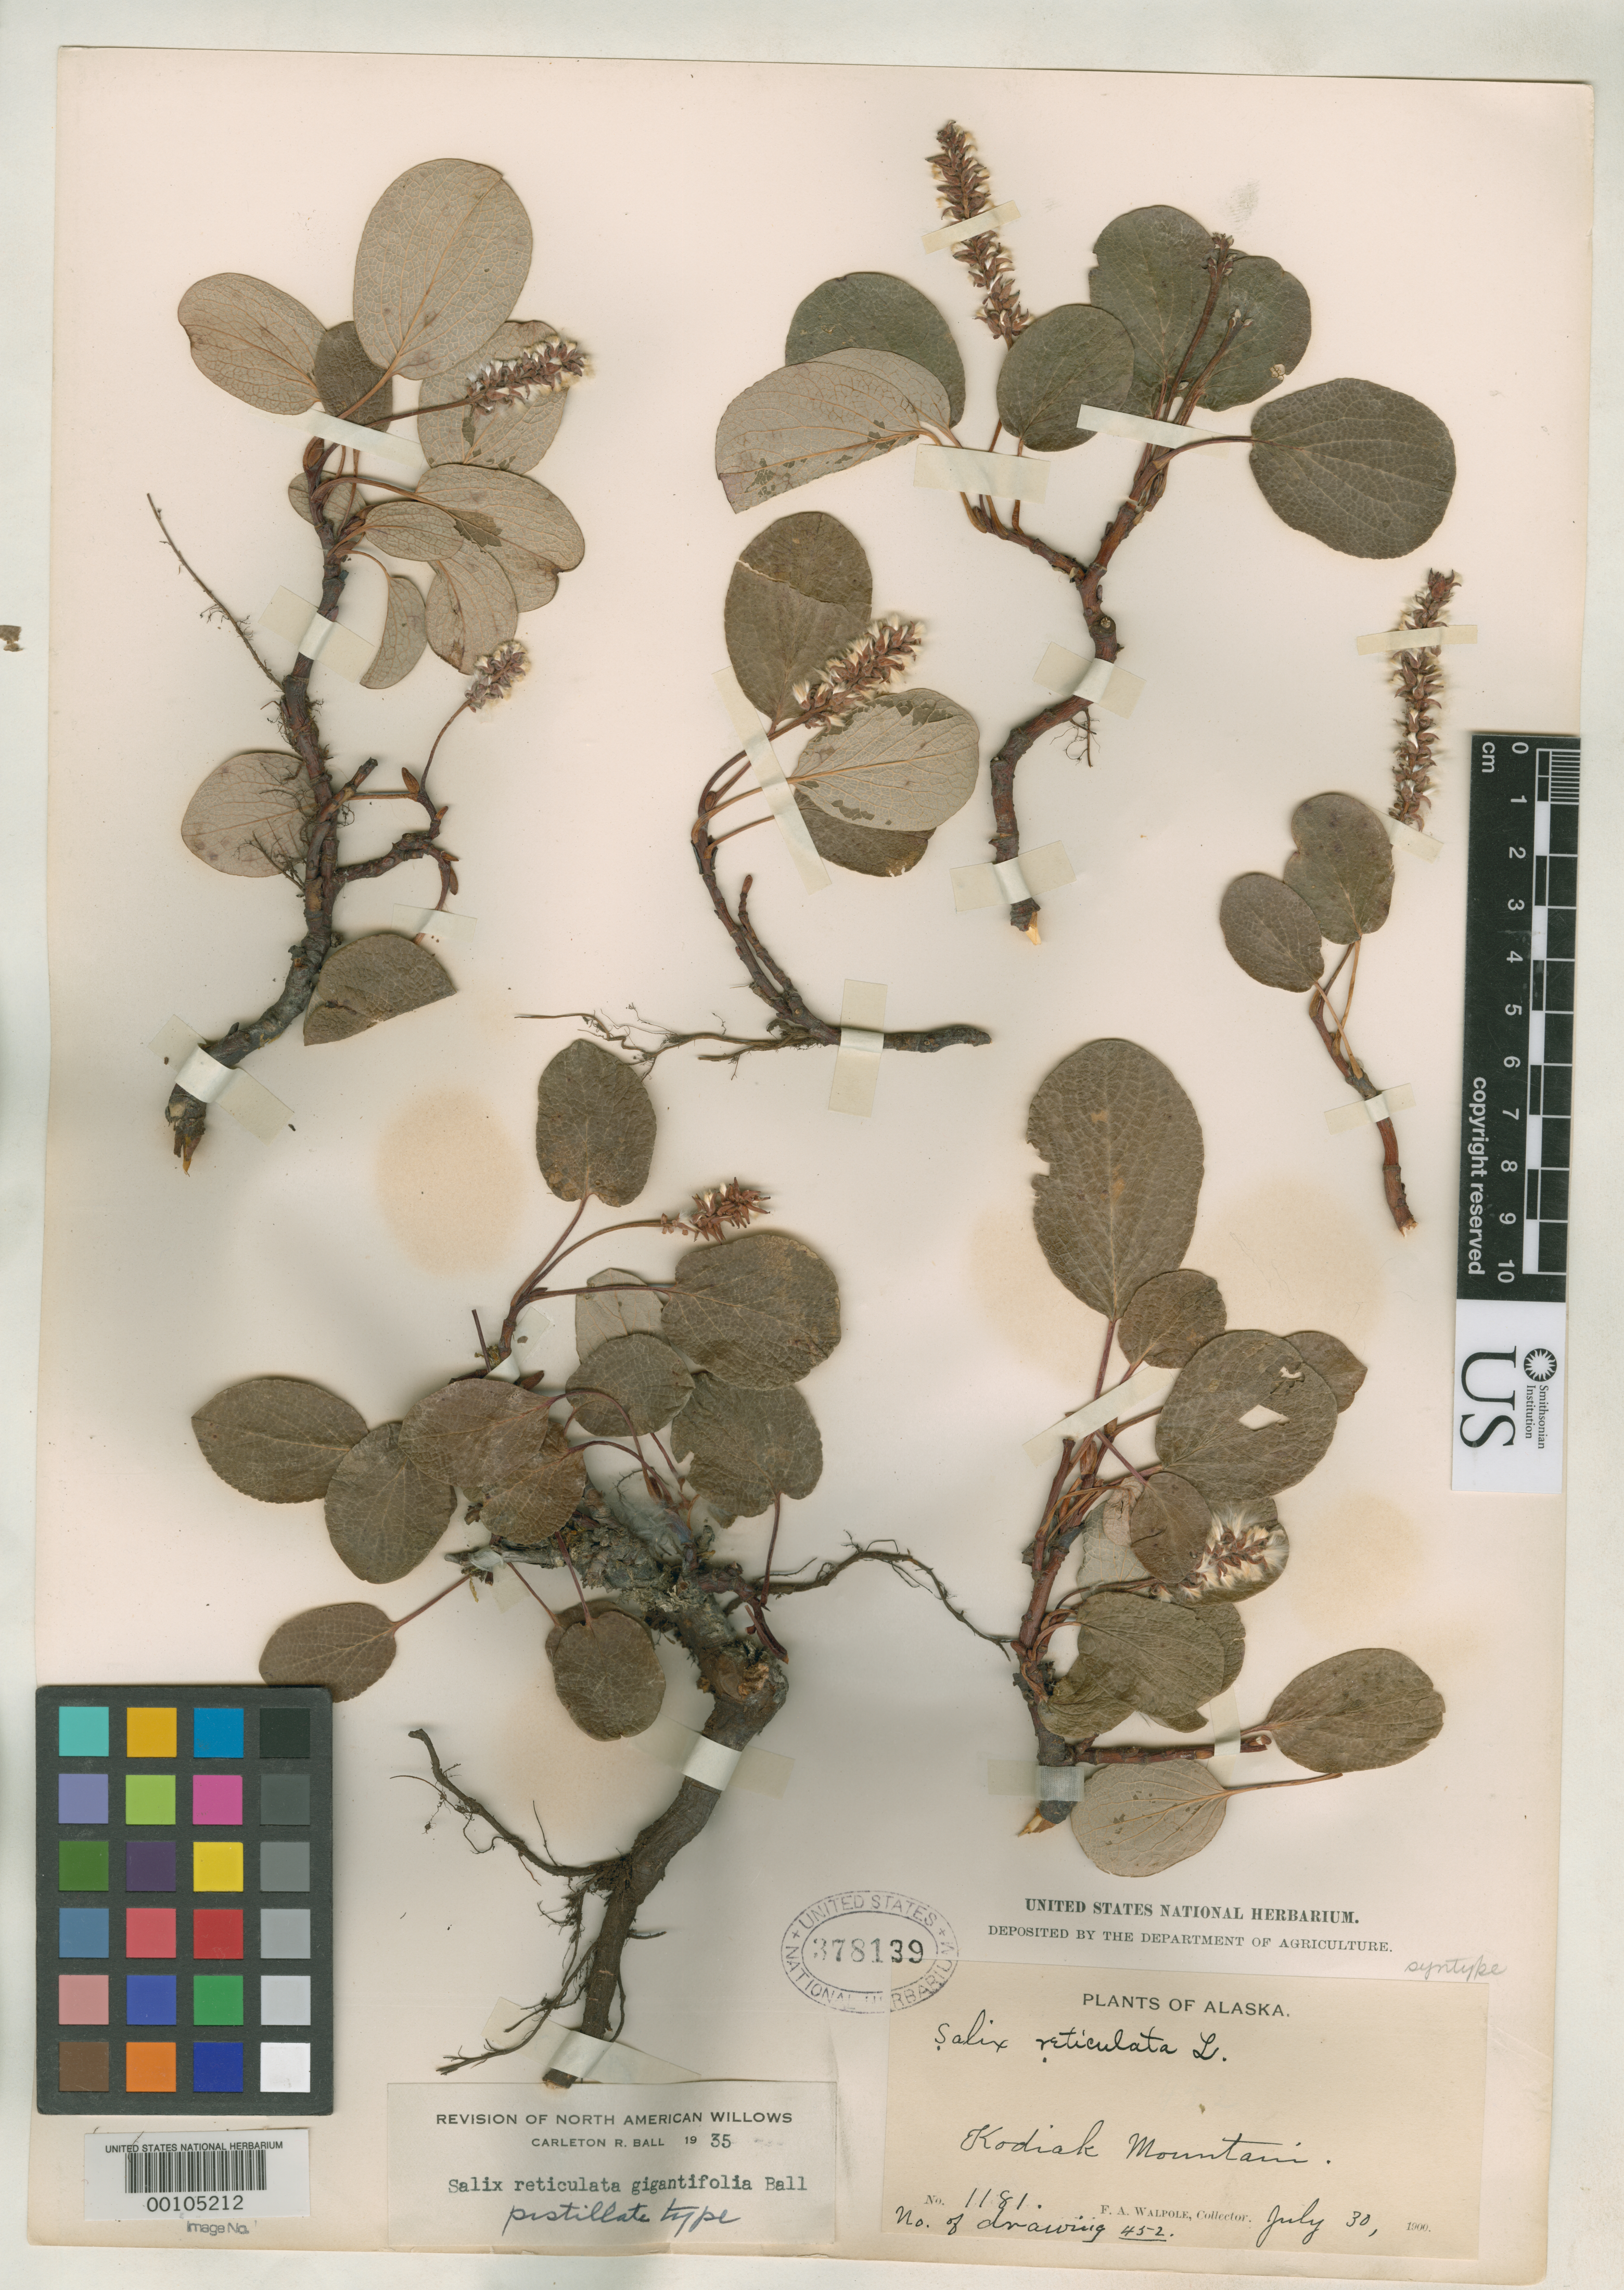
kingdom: Plantae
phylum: Tracheophyta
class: Magnoliopsida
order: Malpighiales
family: Salicaceae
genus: Salix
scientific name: Salix reticulata var. gigantifolia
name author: C.R. Ball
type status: Syntype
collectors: F. Walpole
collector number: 1181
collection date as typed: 30 Jul 1900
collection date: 1900-07-30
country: United States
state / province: Alaska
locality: Kodiak Mountain.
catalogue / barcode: US 378139